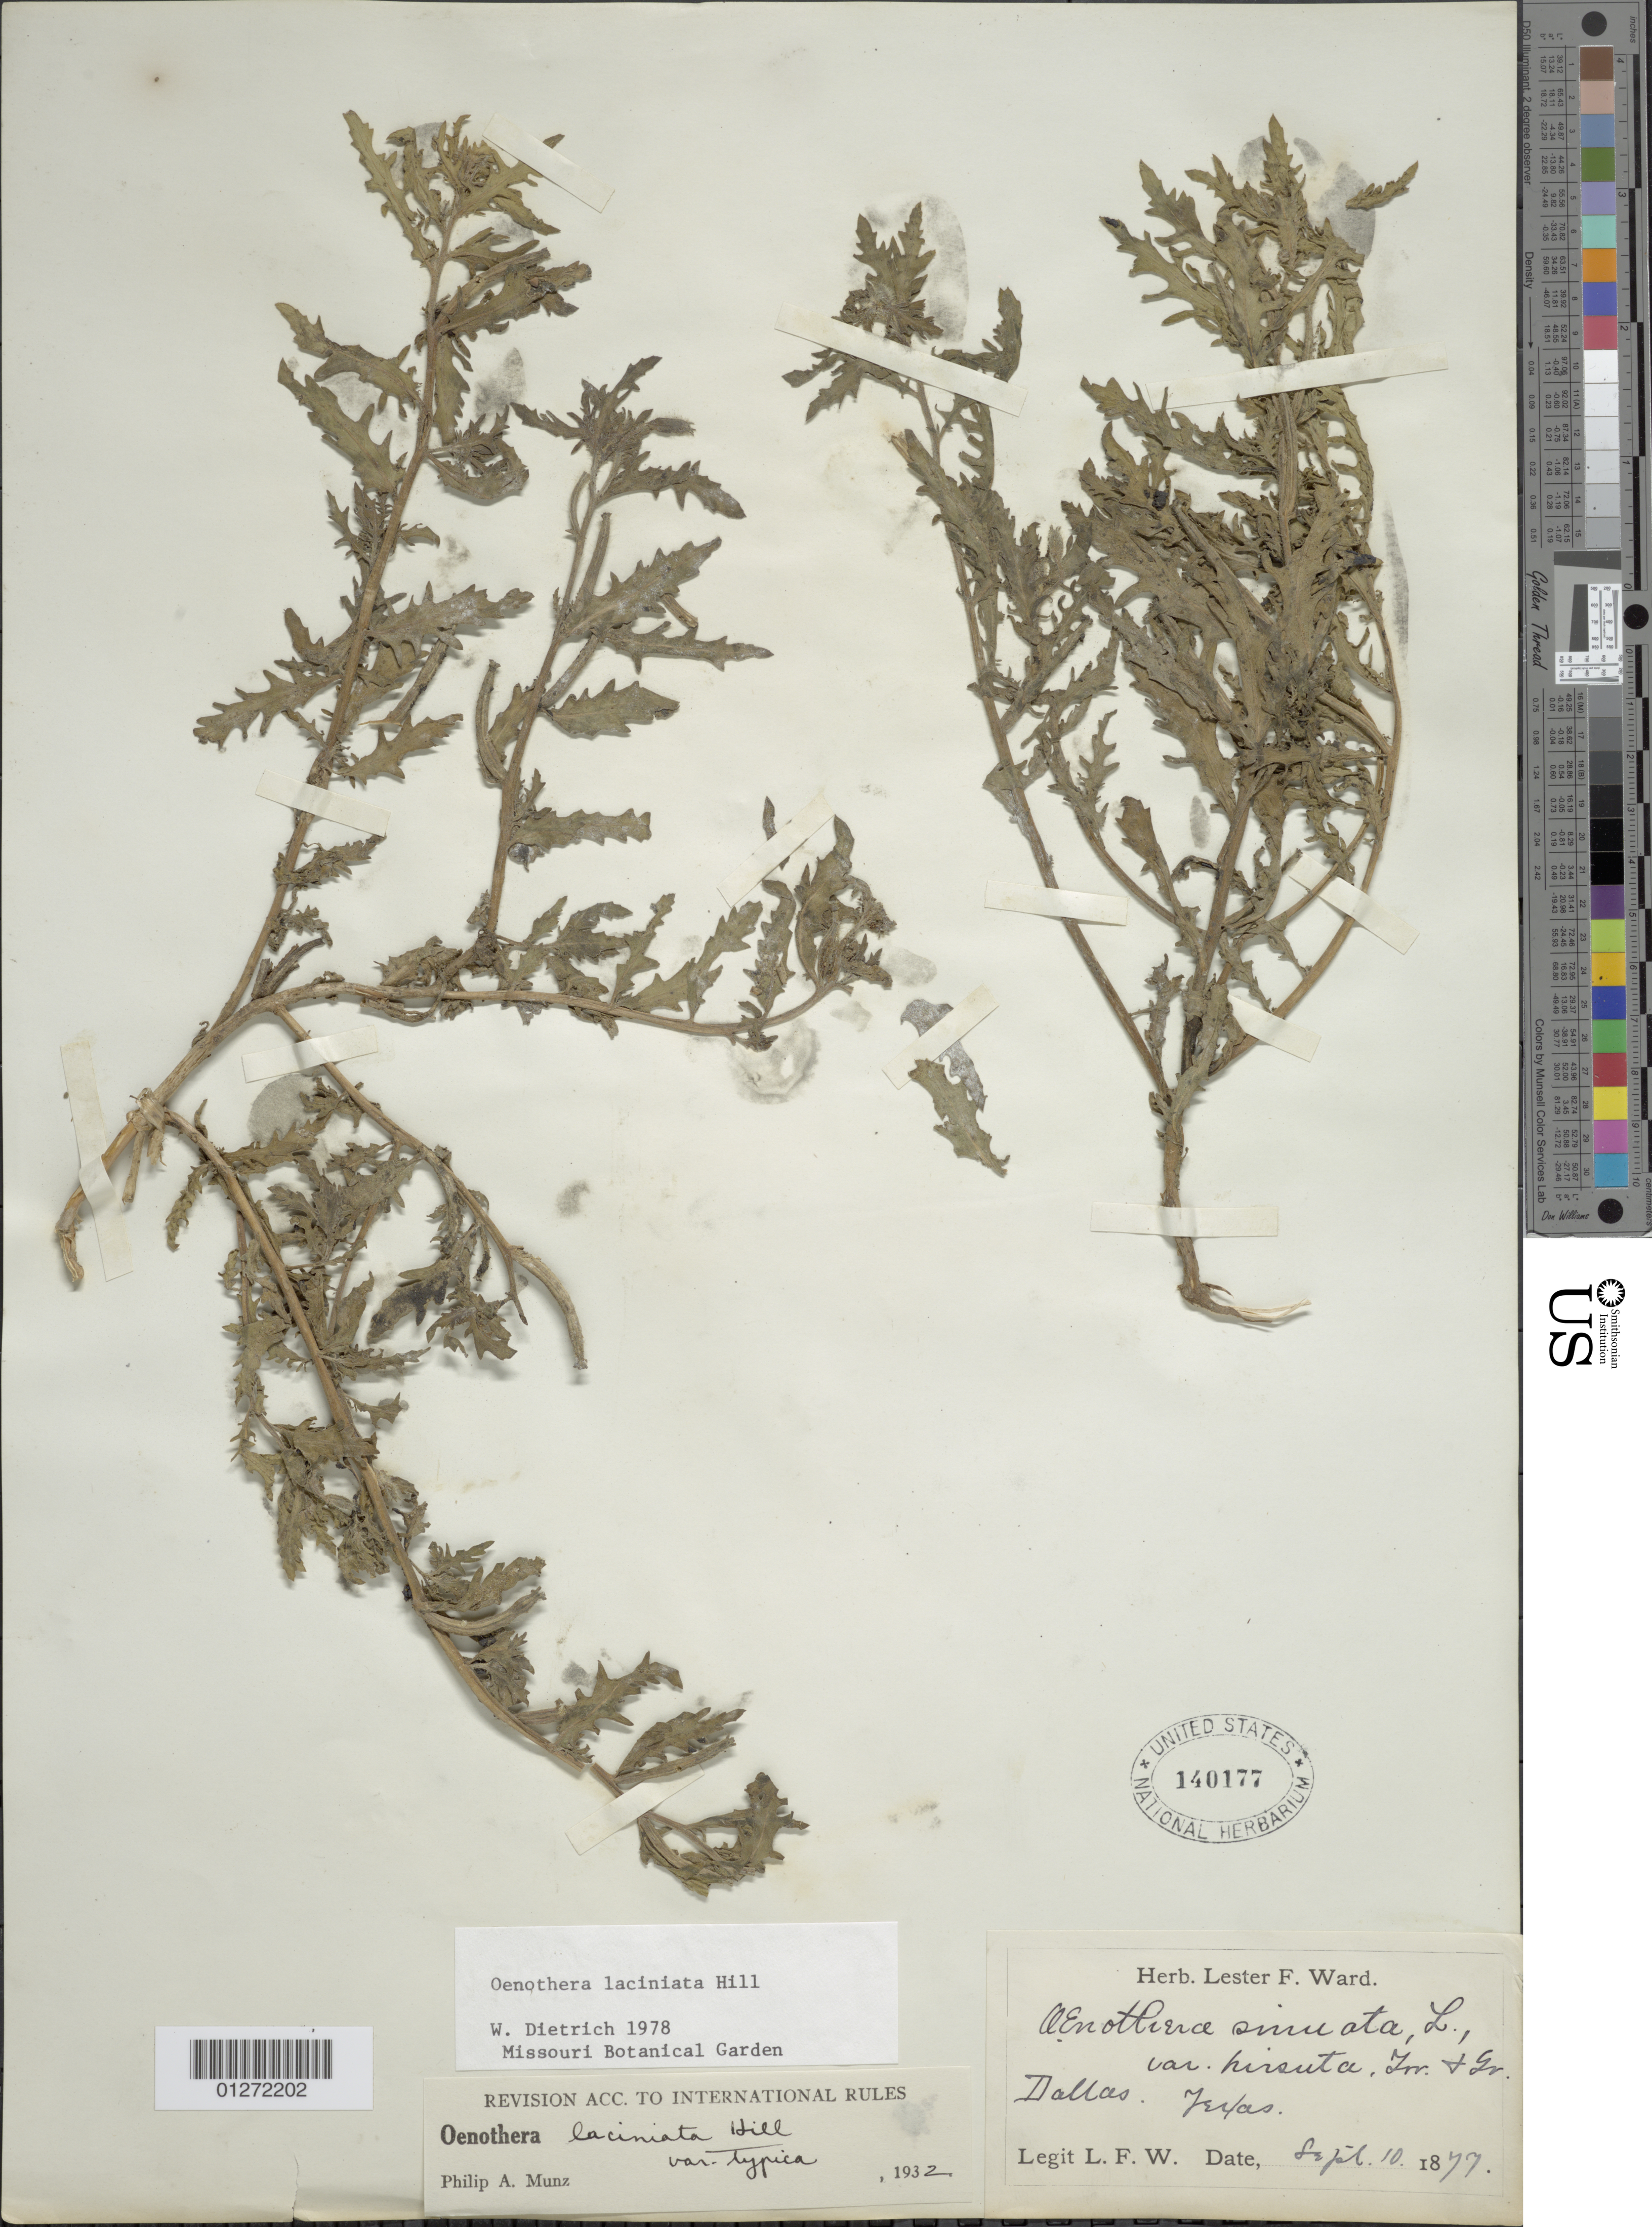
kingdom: Plantae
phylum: Tracheophyta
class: Magnoliopsida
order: Myrtales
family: Onagraceae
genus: Oenothera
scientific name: Oenothera laciniata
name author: Hill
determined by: Dietrich, W.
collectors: L. F. Ward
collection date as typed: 10 Sep 1877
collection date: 1877-09-10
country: United States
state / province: Texas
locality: Dallas.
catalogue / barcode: US 140177